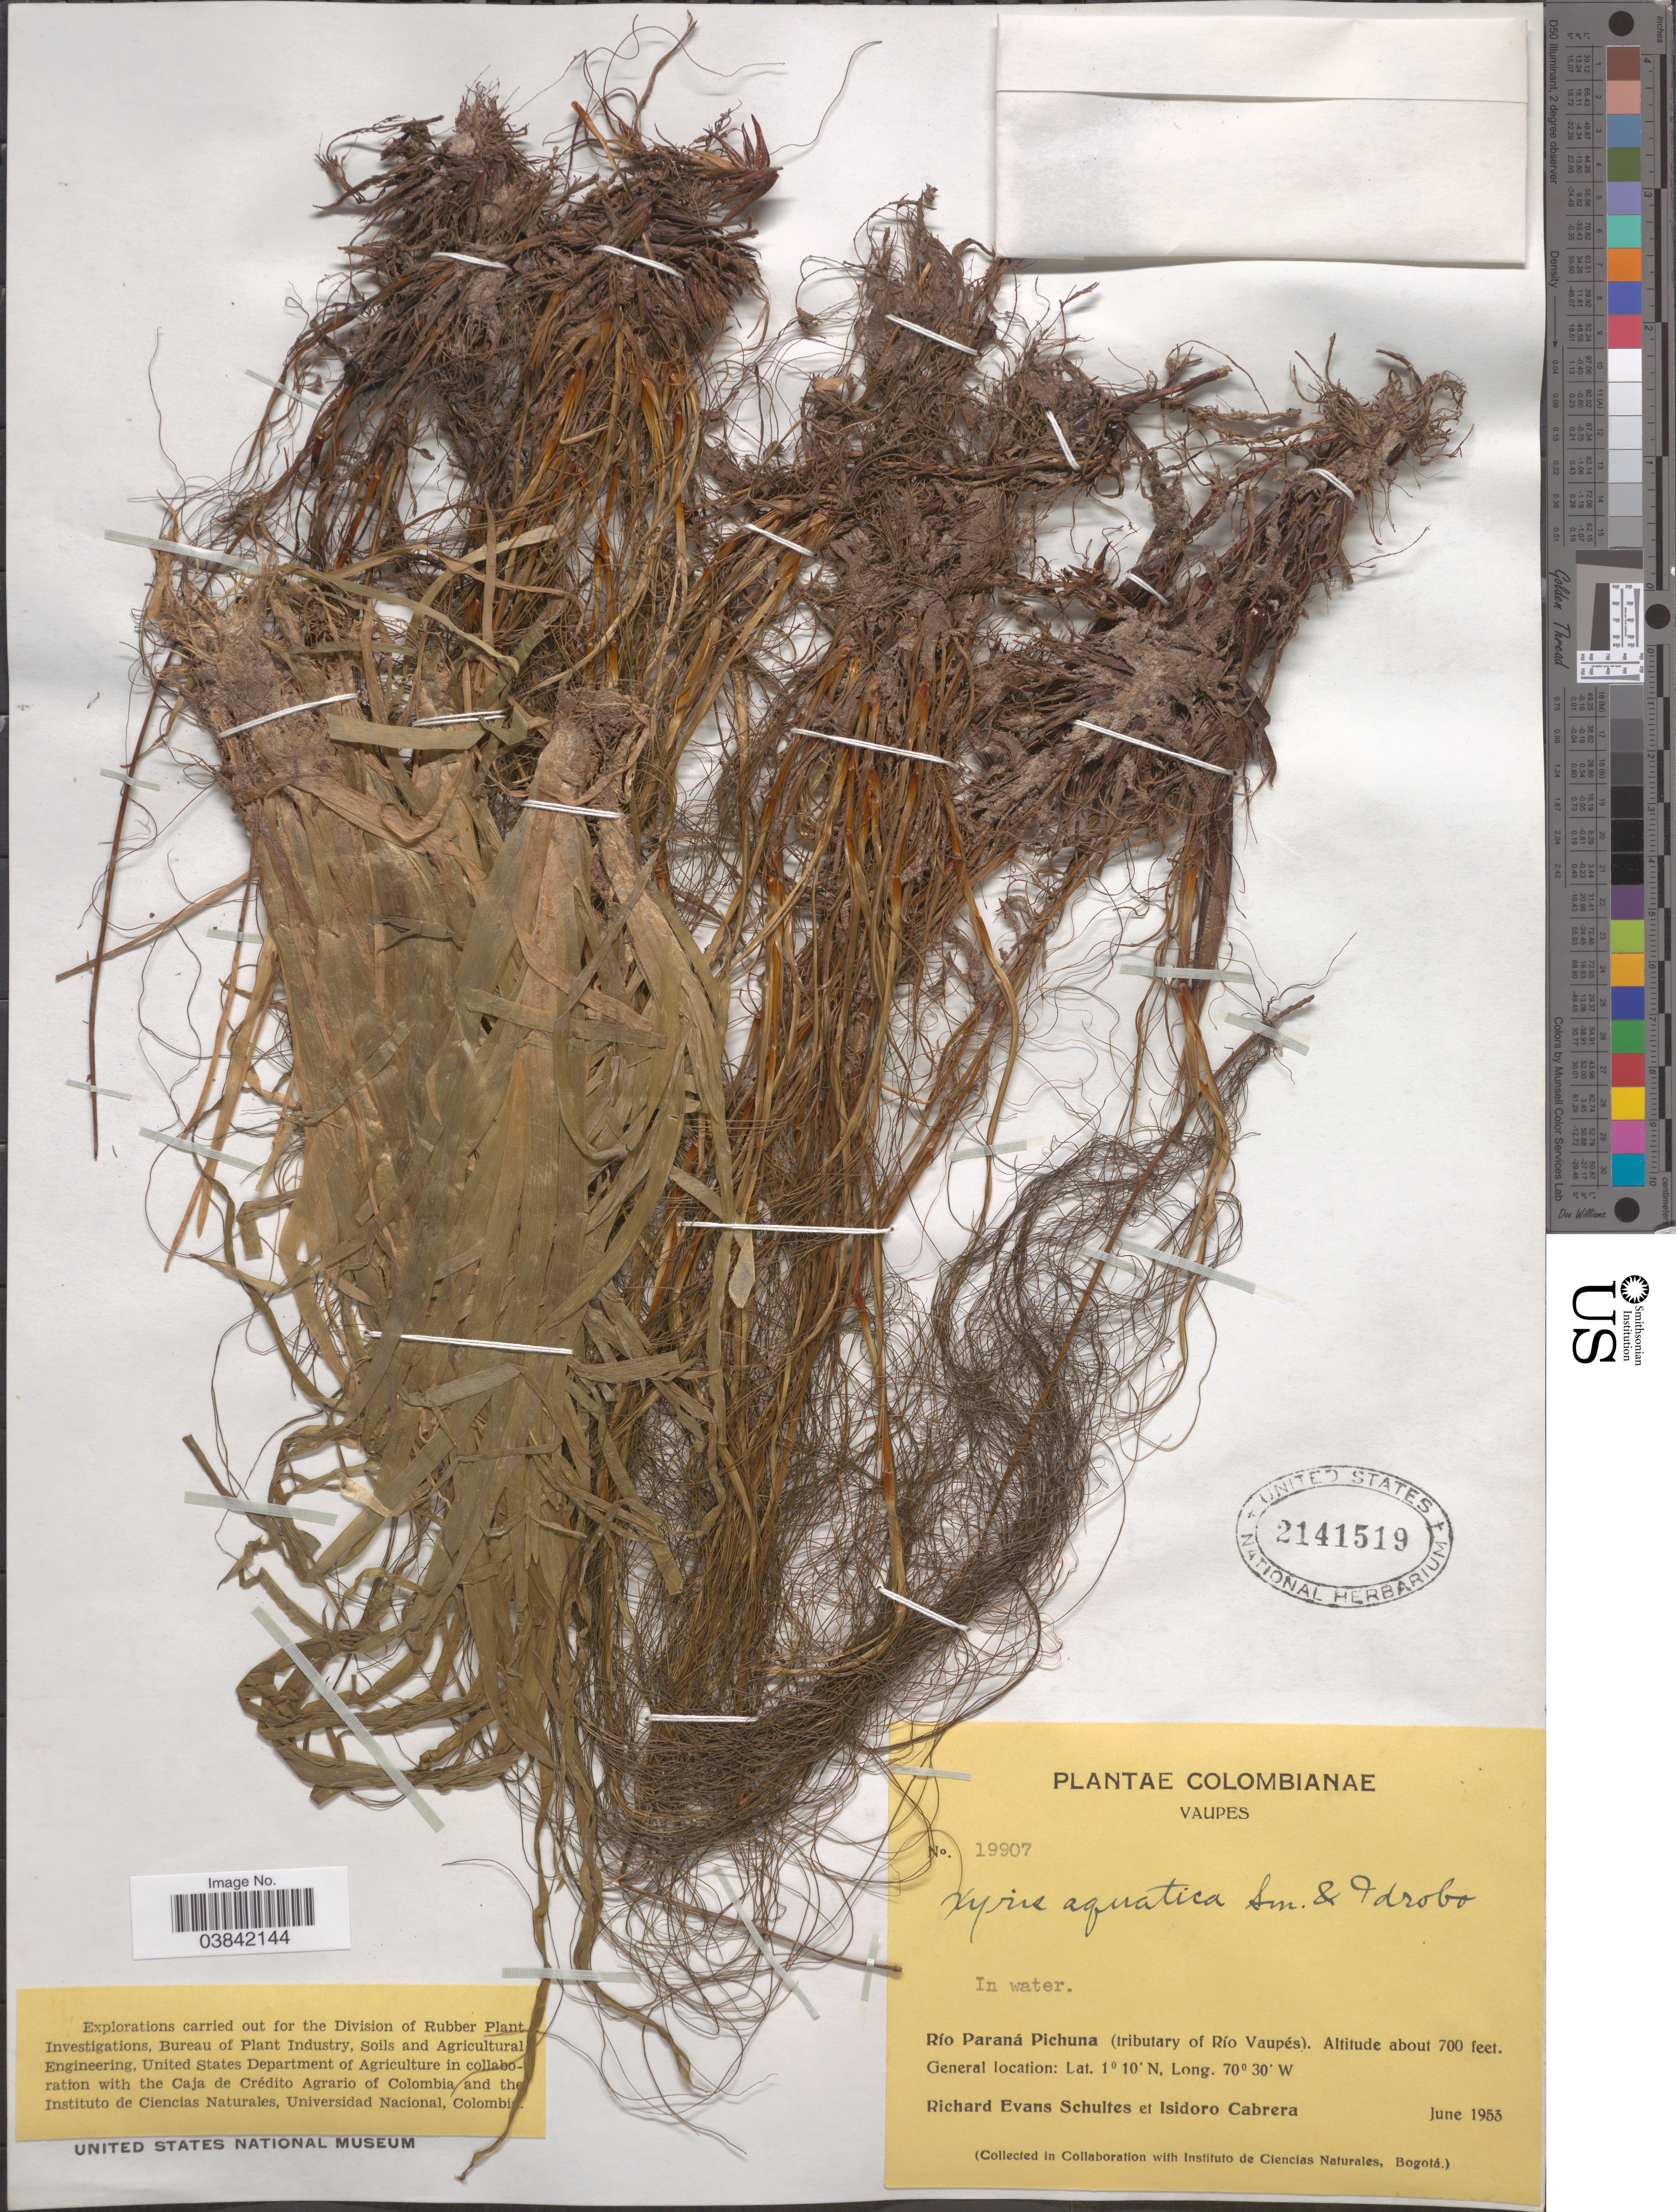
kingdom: Plantae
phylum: Tracheophyta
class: Liliopsida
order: Poales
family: Xyridaceae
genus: Xyris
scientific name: Xyris aquatica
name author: Idrobo & L.B. Sm.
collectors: R. E. Schultes & I. Cabrera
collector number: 19907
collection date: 1953-06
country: Colombia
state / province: Vaupés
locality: Río Paraná Pichuna (tributary of Río Vaupés).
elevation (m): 213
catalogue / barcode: US 2141519